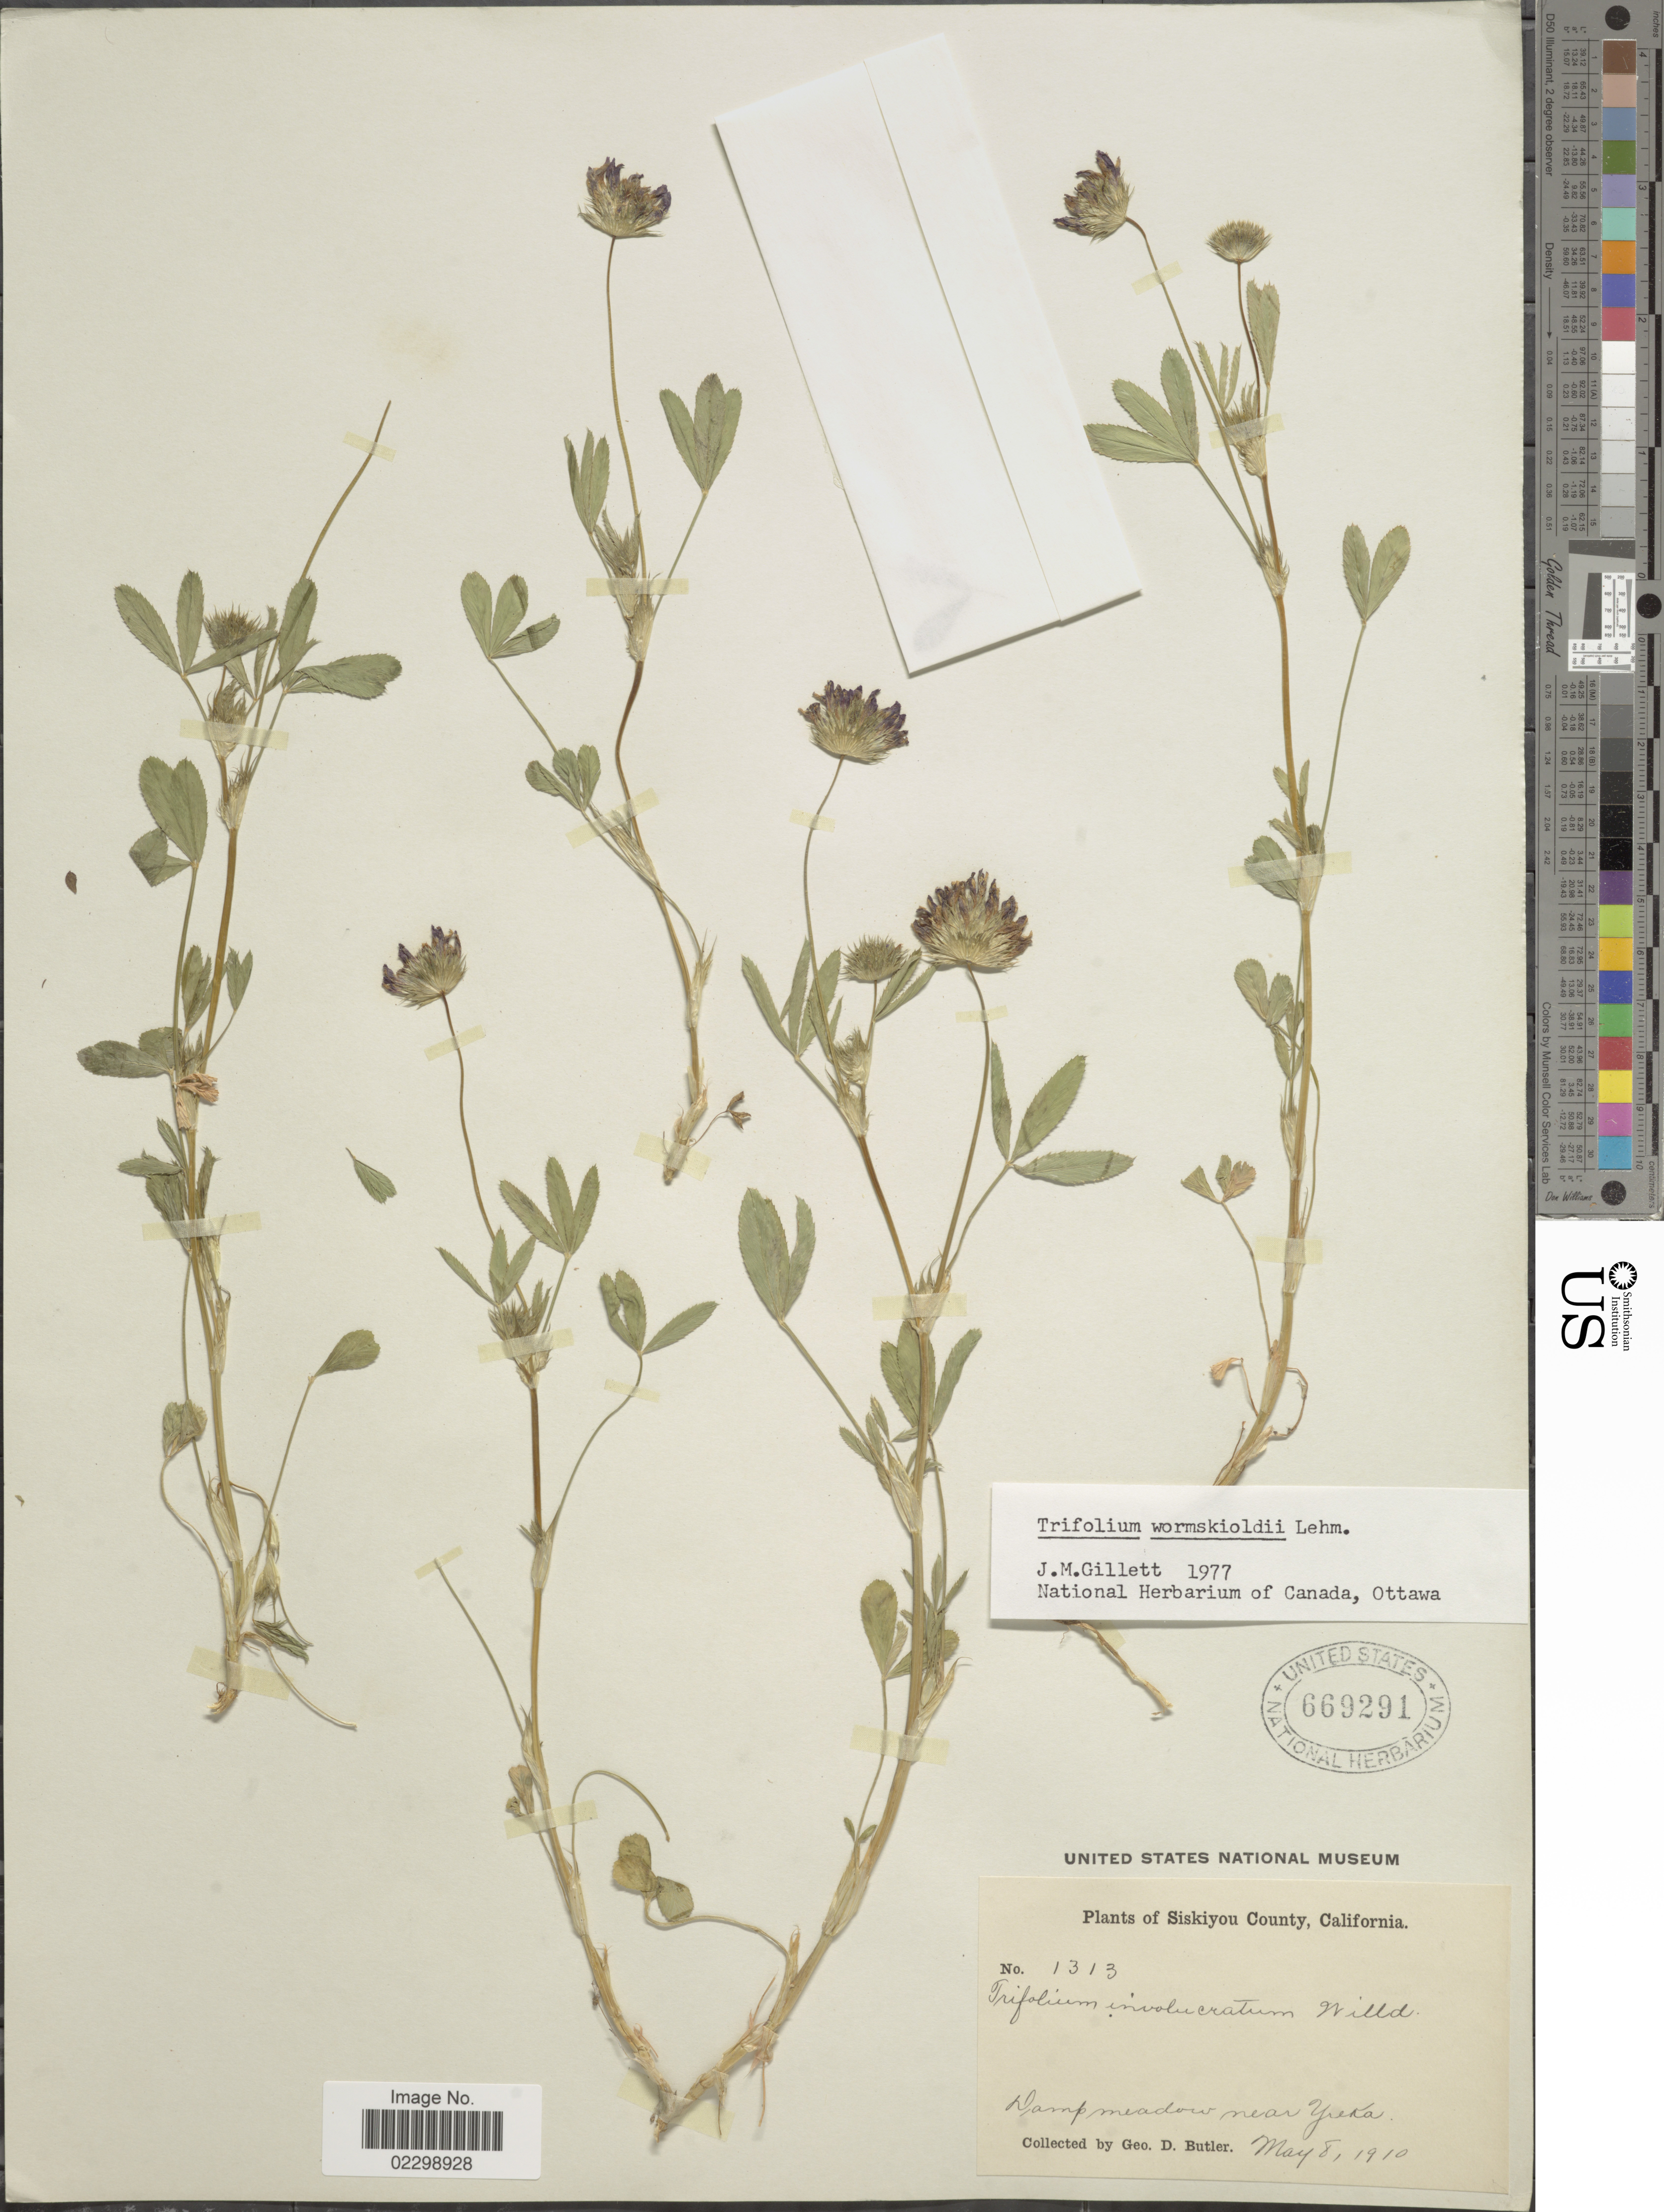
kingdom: Plantae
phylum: Tracheophyta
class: Magnoliopsida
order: Fabales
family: Fabaceae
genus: Trifolium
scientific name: Trifolium wormskioldii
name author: Lehm.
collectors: G. D. Butler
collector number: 1313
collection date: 1910-05-08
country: United States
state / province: California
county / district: Siskiyou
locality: Siskiyou County, damp meadow near Yreka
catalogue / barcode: US 669291